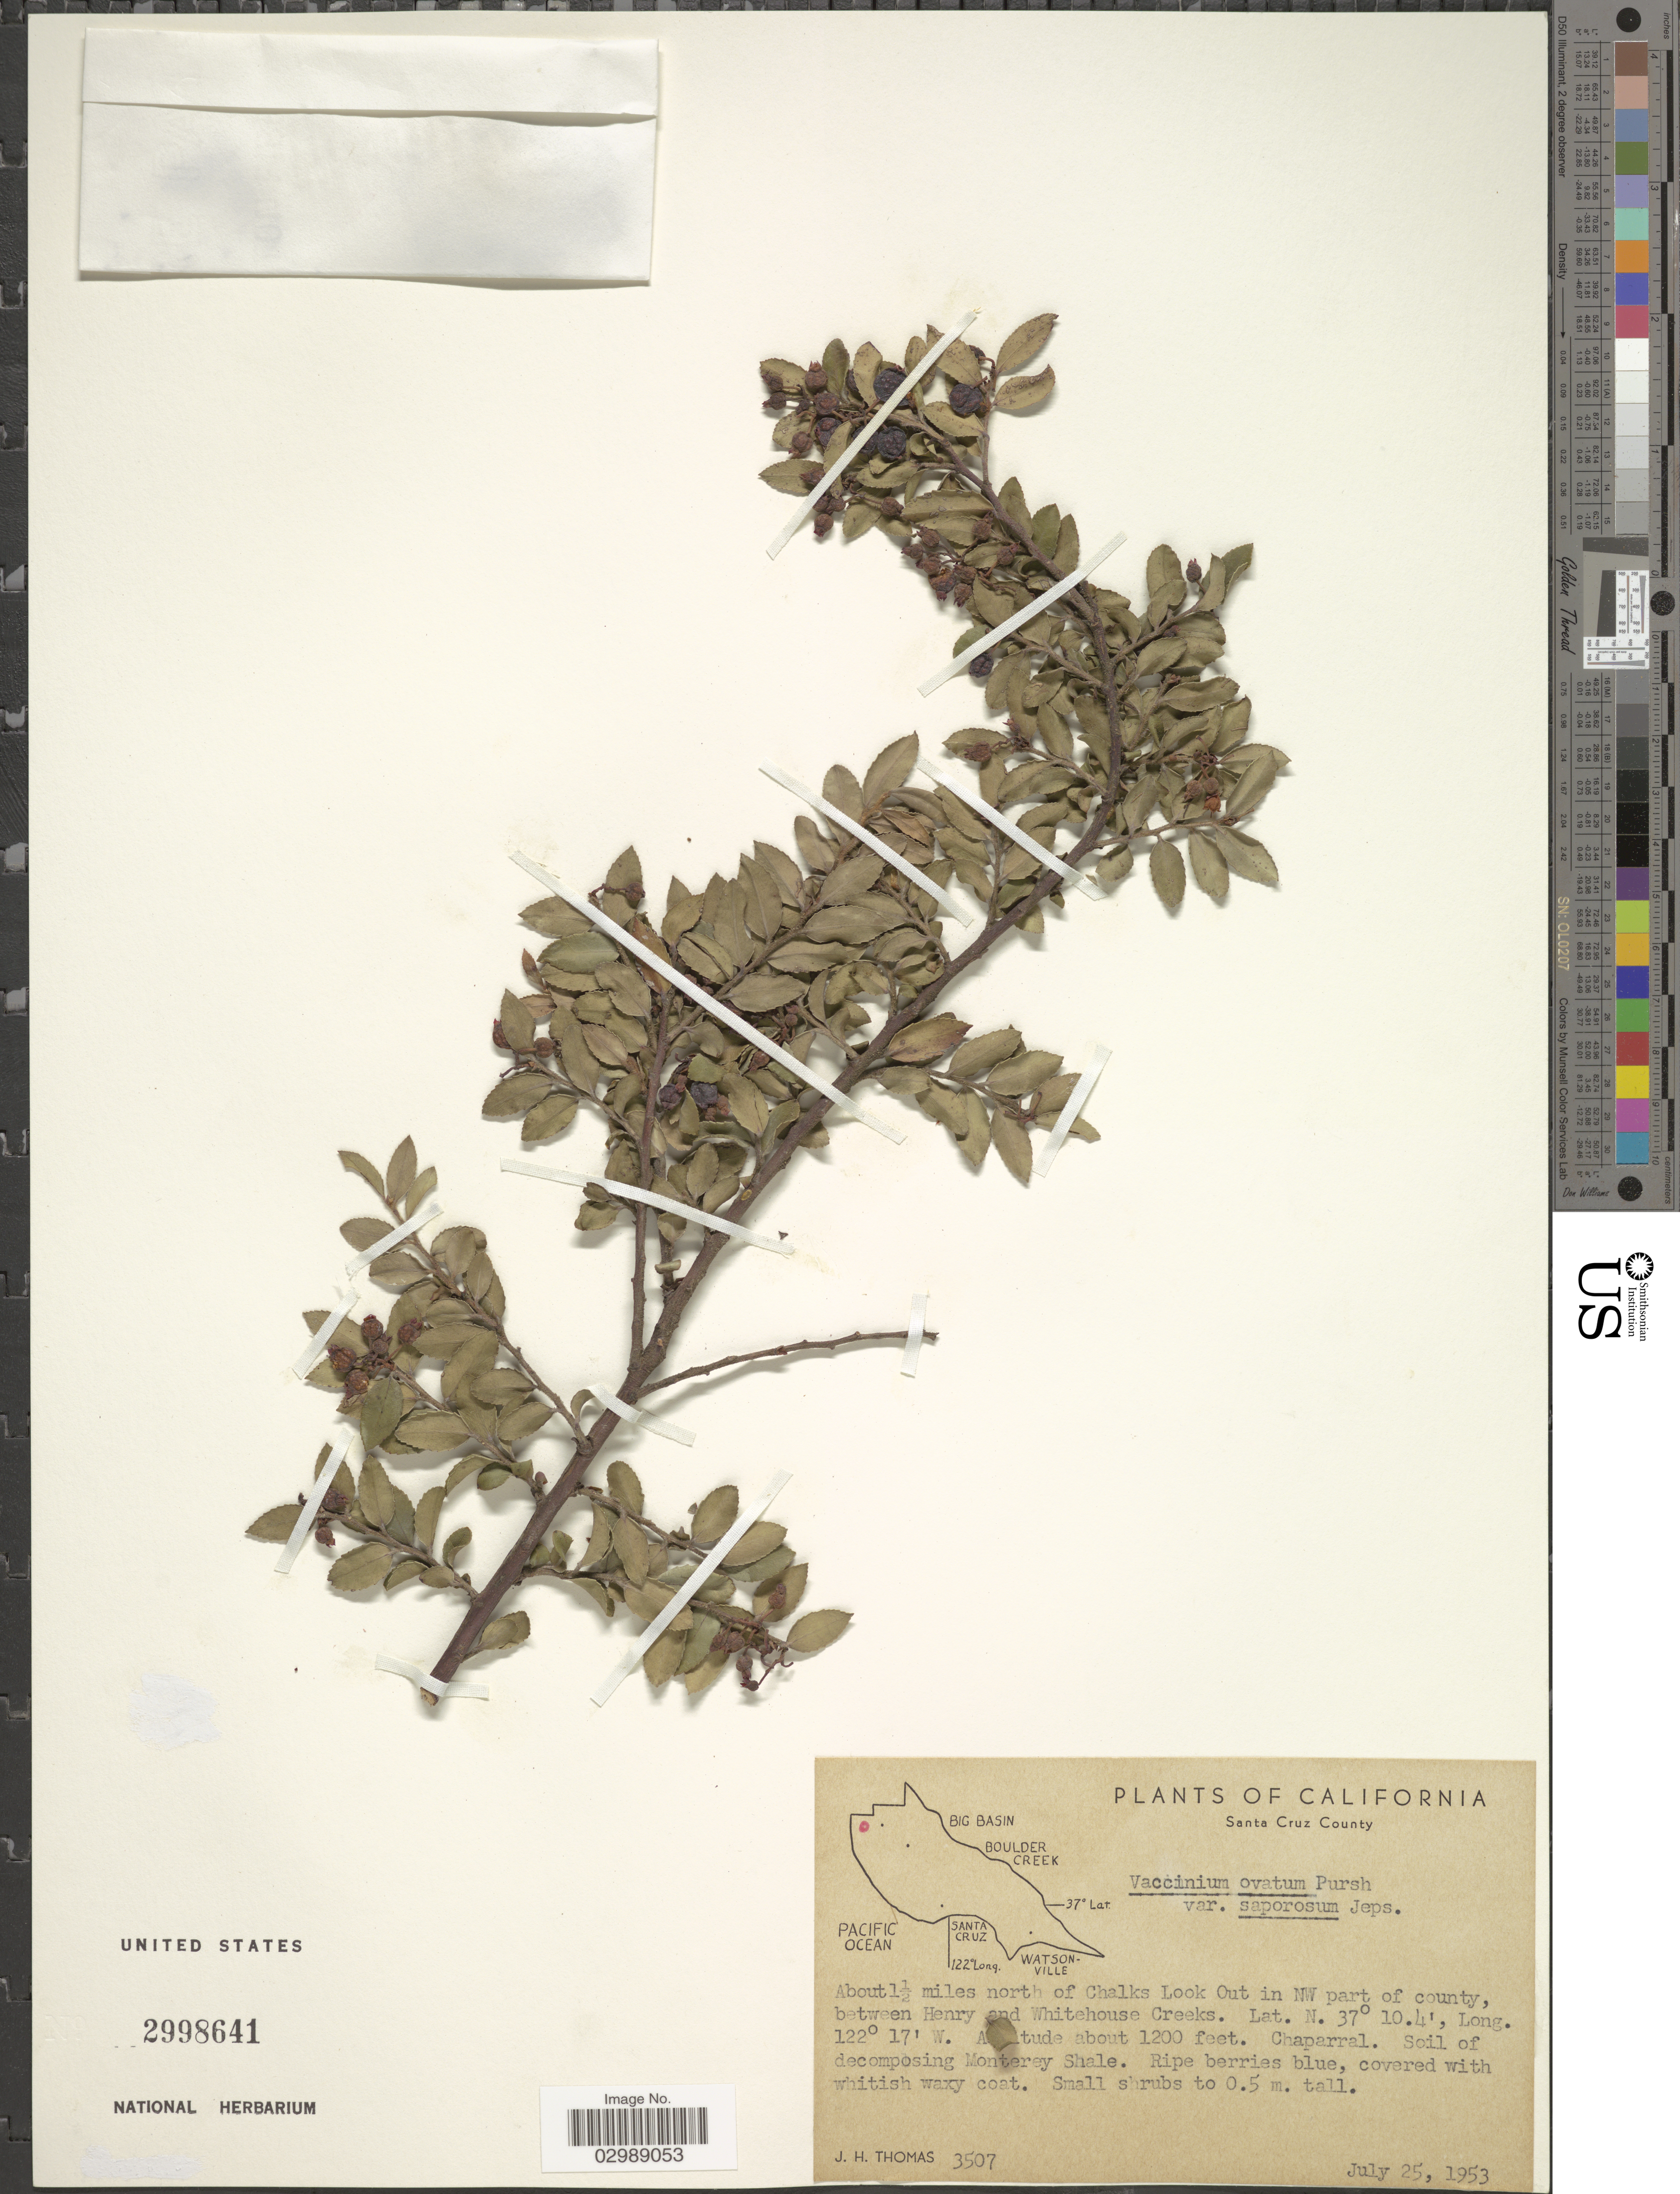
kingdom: Plantae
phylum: Tracheophyta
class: Magnoliopsida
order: Ericales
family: Ericaceae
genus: Vaccinium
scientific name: Vaccinium ovatum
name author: Pursh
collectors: J. H. Thomas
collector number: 3507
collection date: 1953-07-25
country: United States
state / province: California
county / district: Santa Cruz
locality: Santa Cruz County. About 1½ miles north of Chalks Look Out in NWpart of county, between Henry and Whitehouse creeks.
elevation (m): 366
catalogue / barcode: US 2998641